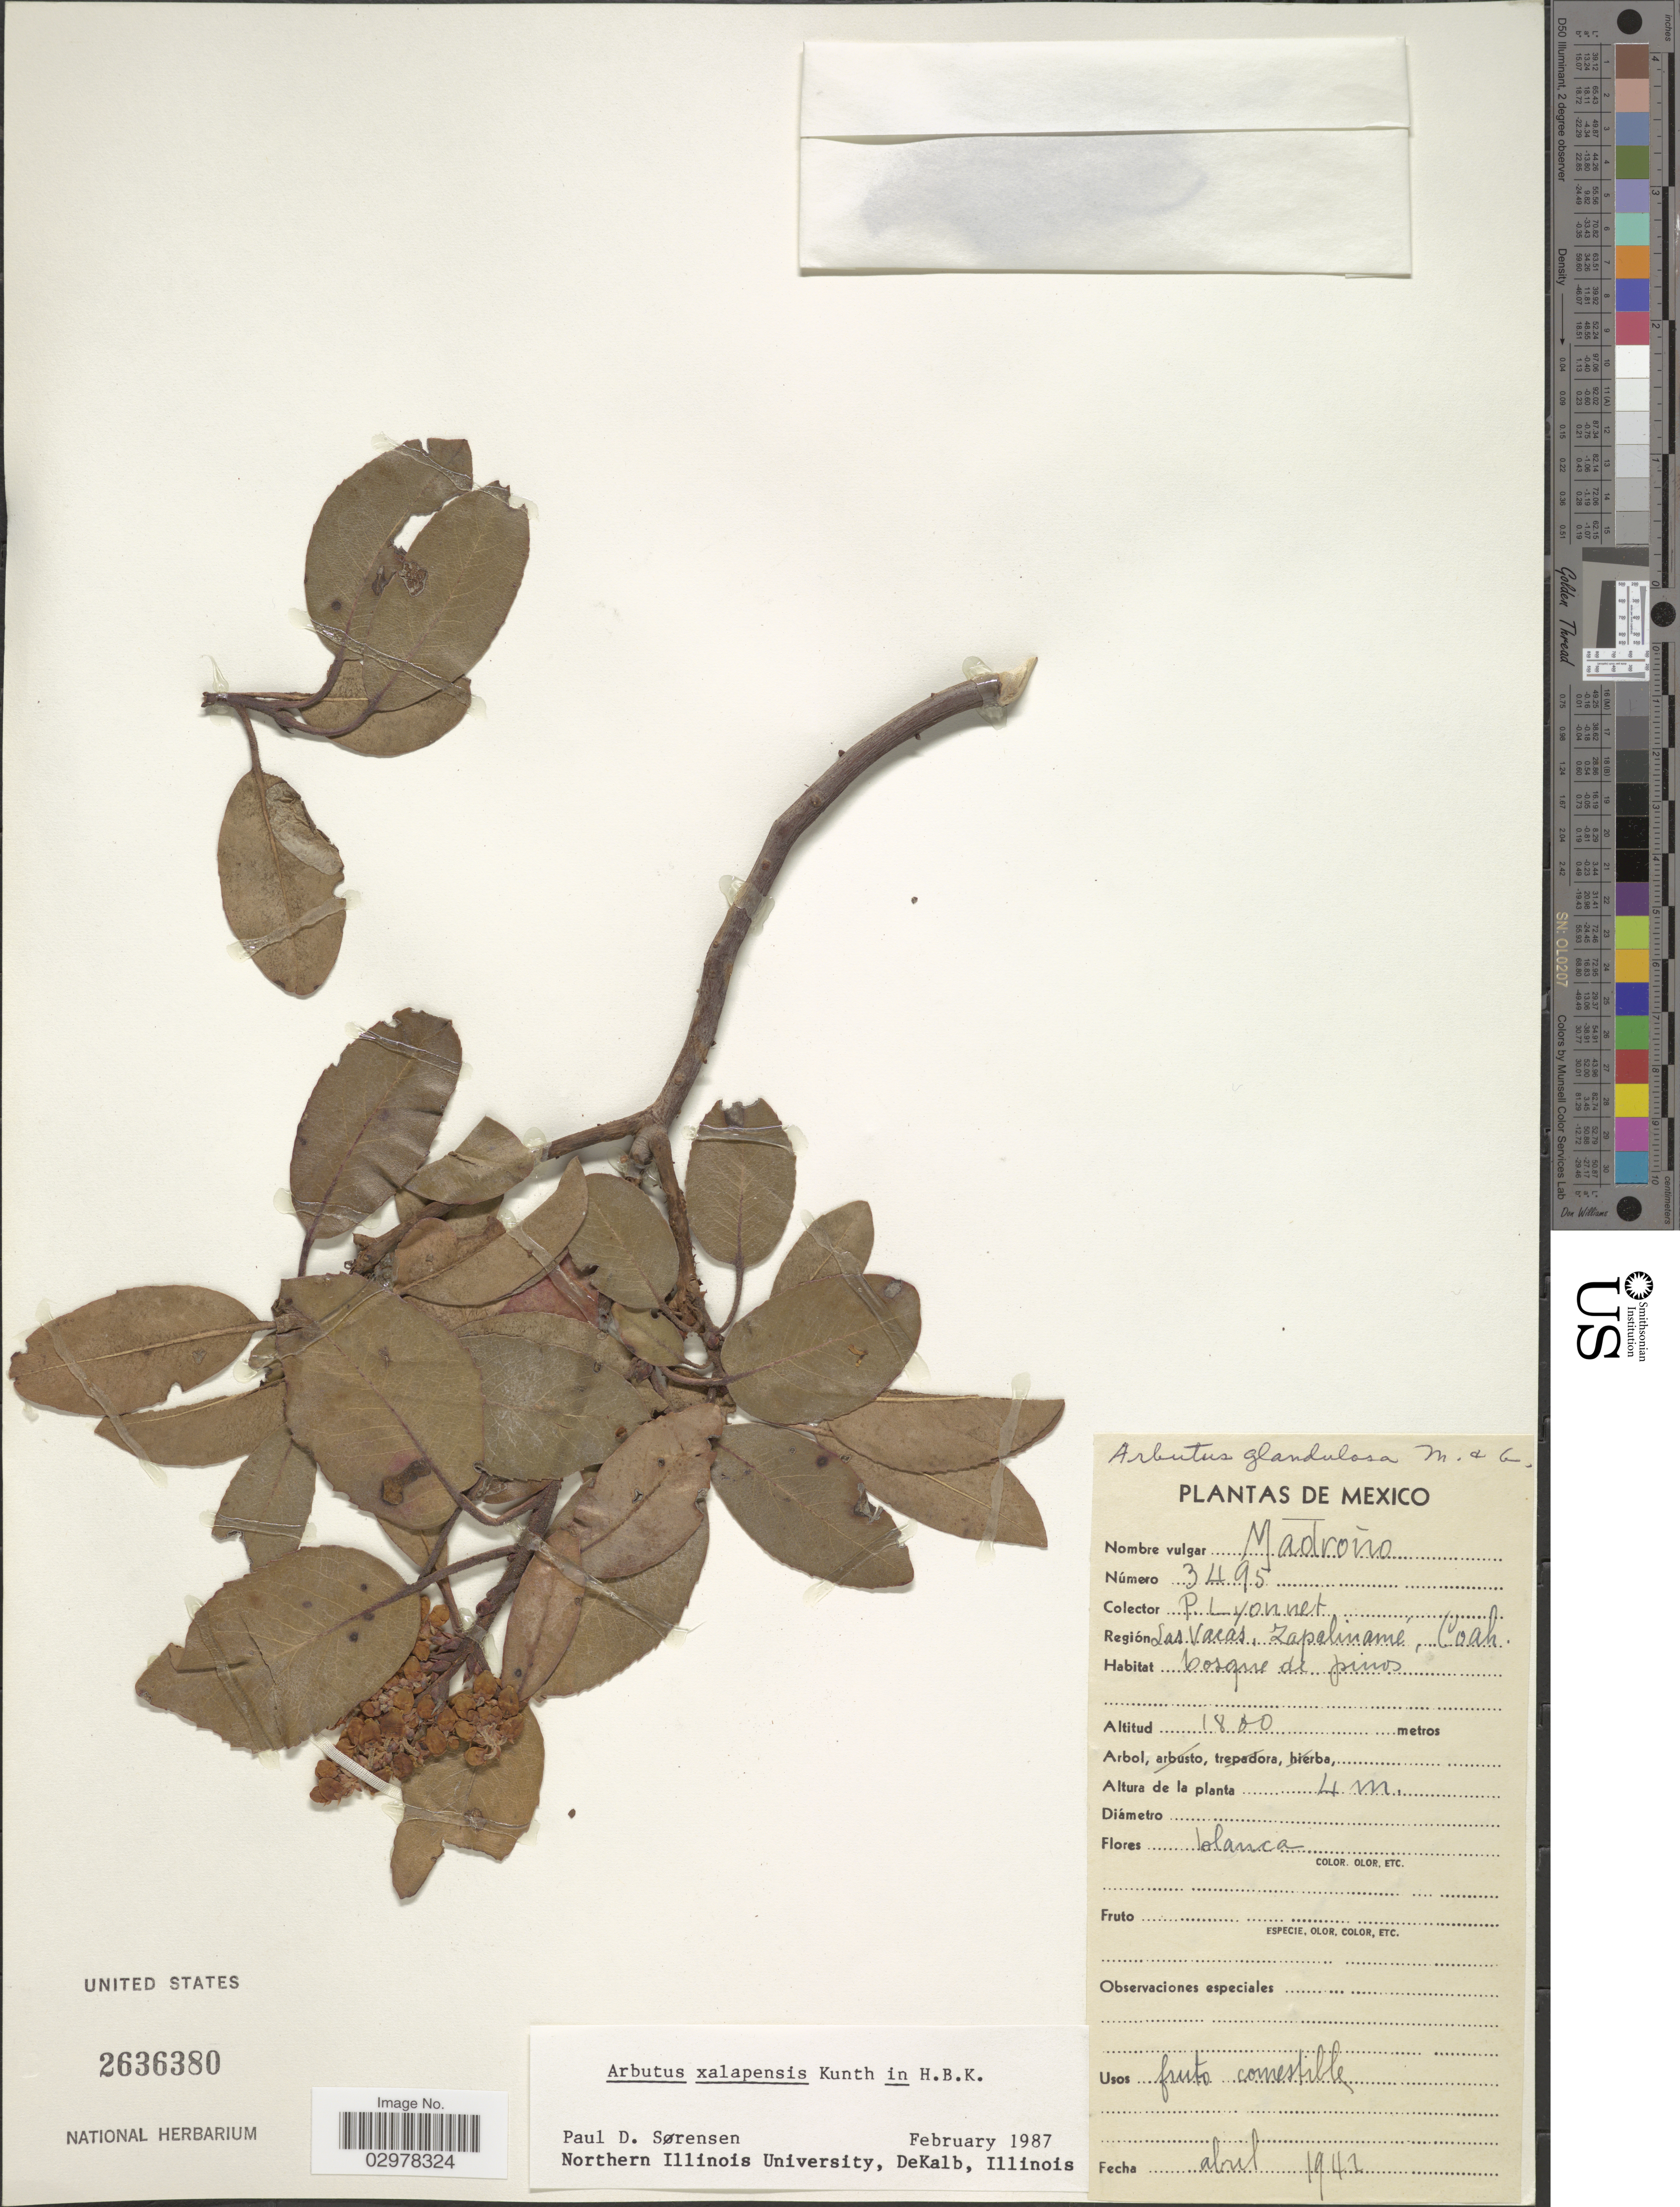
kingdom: Plantae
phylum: Tracheophyta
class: Magnoliopsida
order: Ericales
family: Ericaceae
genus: Arbutus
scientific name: Arbutus xalapensis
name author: Kunth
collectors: P. Lyonnet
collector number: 3495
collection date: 1942-04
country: Mexico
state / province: Coahuila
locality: Región Las Vacas, Zapalinamé.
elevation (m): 1800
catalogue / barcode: US 2636380